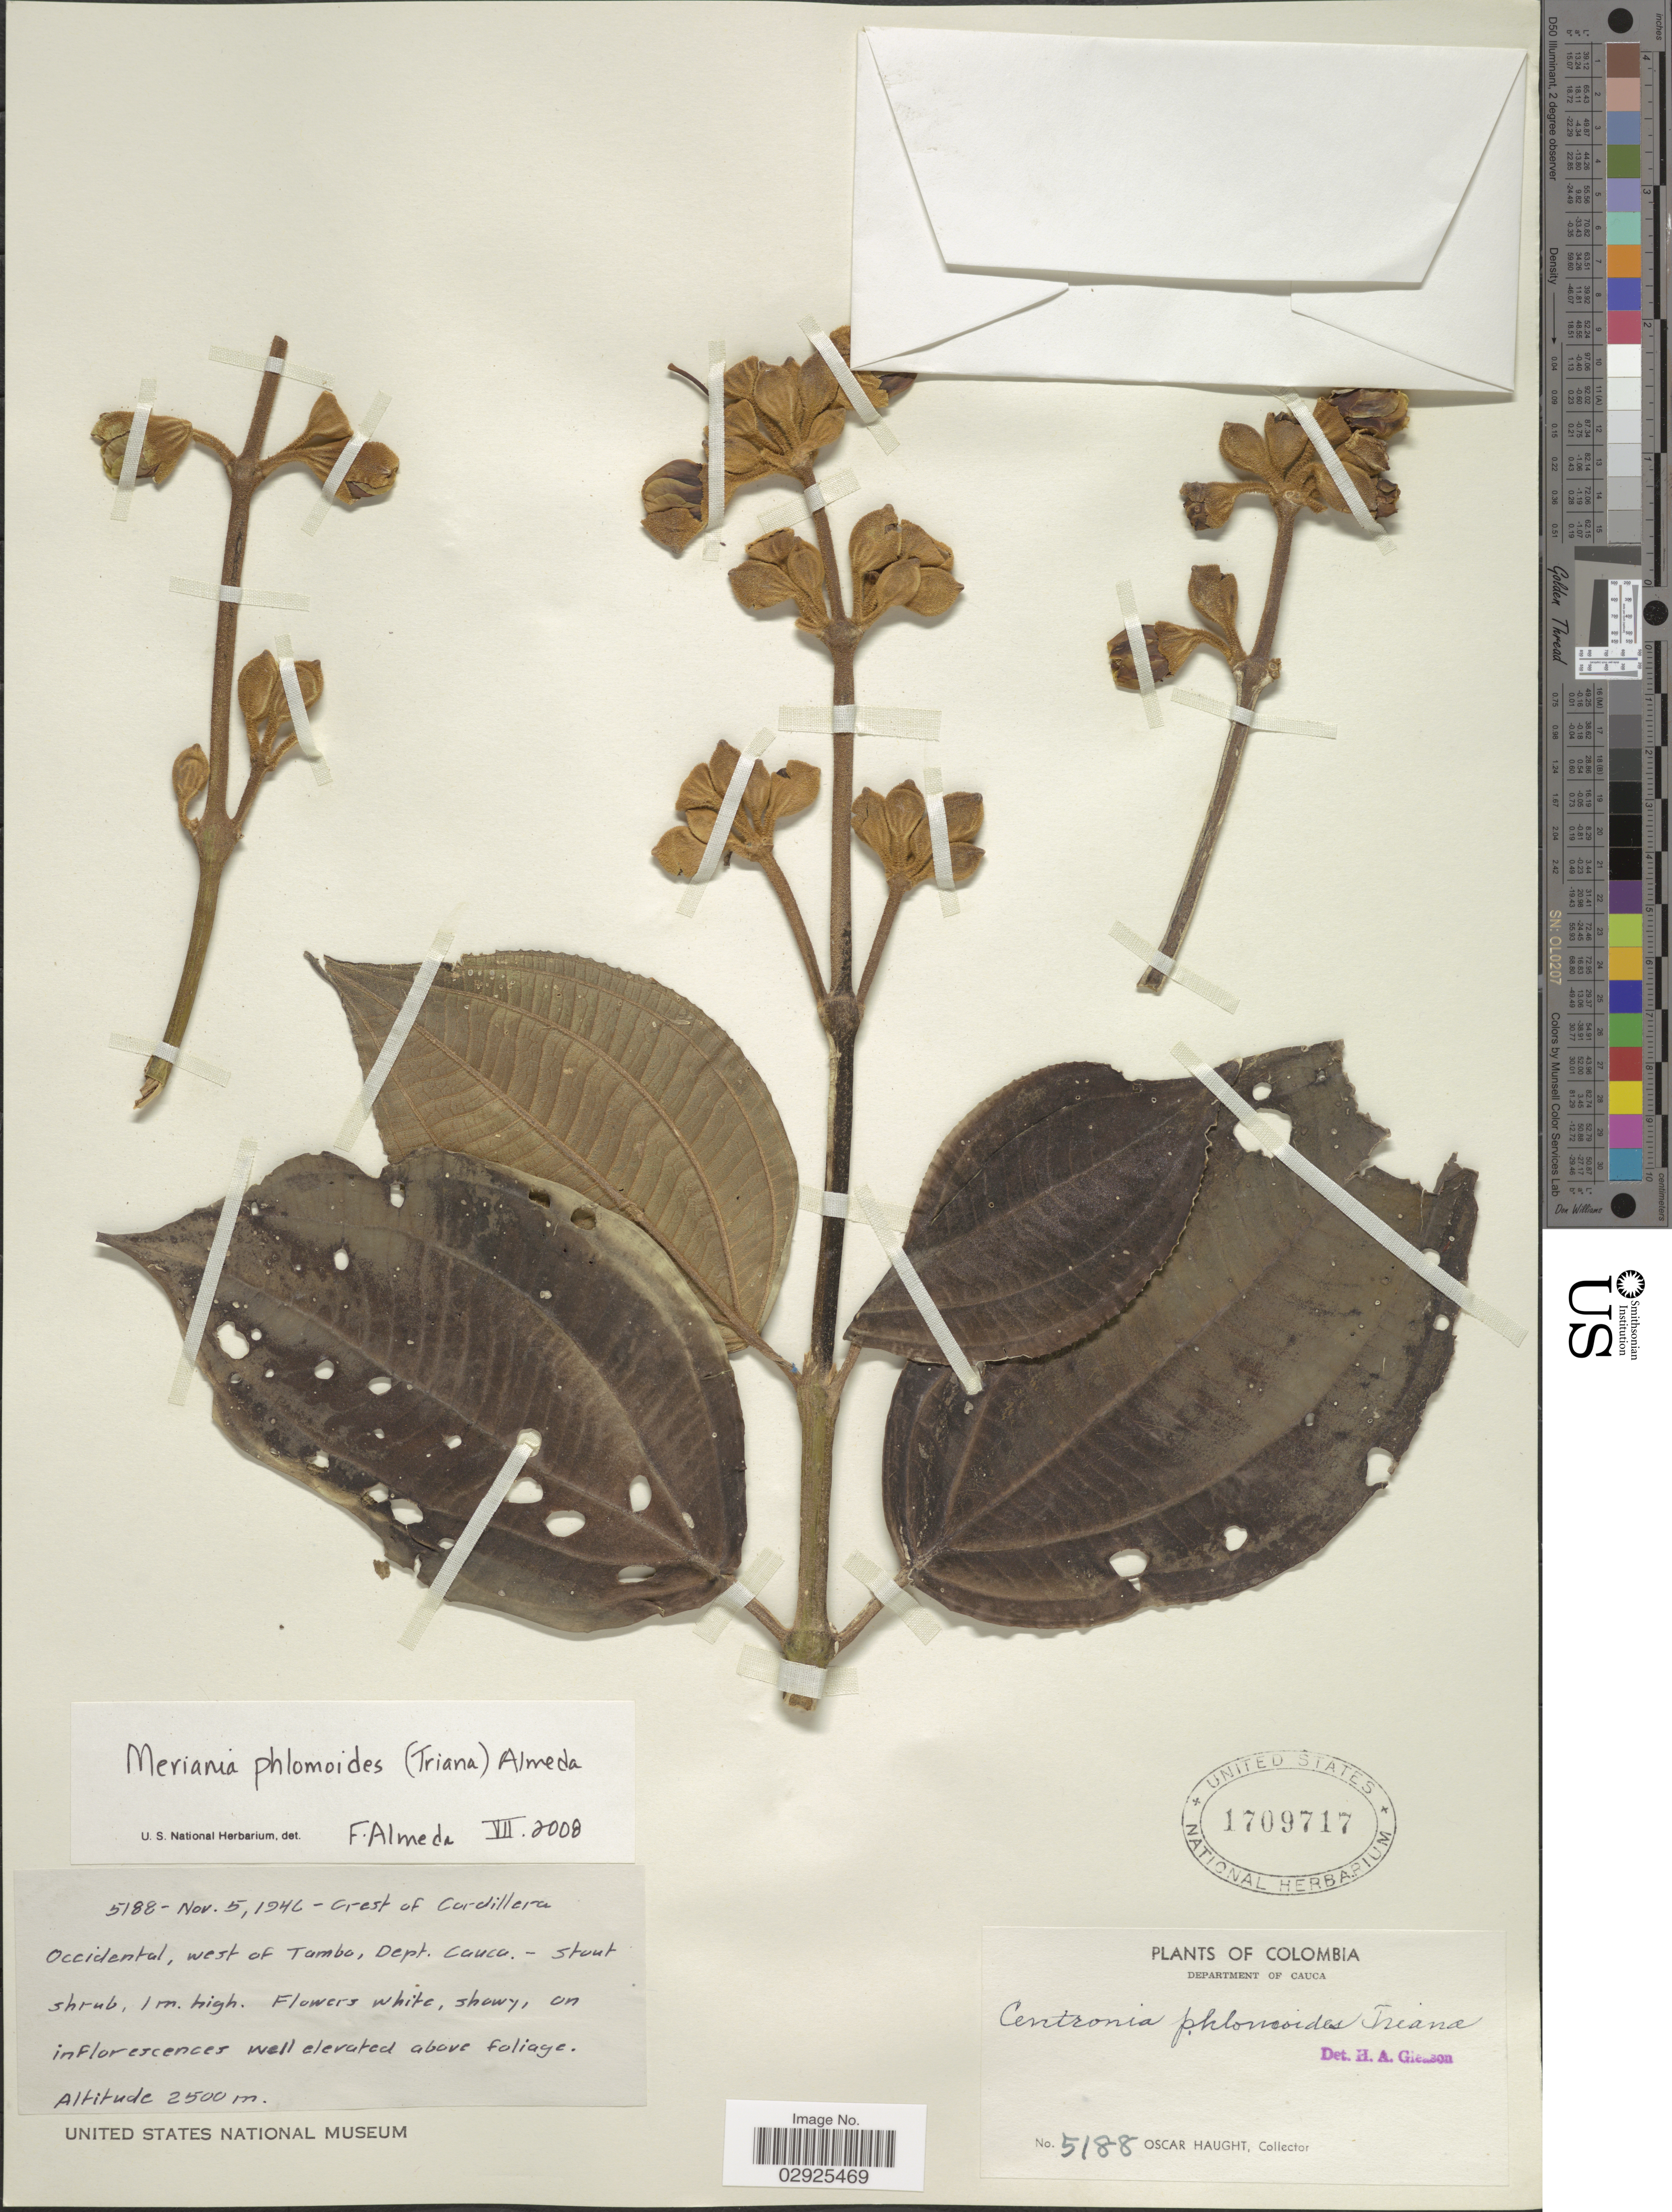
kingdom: Plantae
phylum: Tracheophyta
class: Magnoliopsida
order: Myrtales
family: Melastomataceae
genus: Meriania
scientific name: Meriania phlomoides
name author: (Triana) Almeda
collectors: O. Haught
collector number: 5188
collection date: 1946-11-05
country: Colombia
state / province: Cauca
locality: Department of Cauca, Crest of Cordillera Occidental, west of Tambo, Dept. Cauca.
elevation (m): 2500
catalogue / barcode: US 1709717